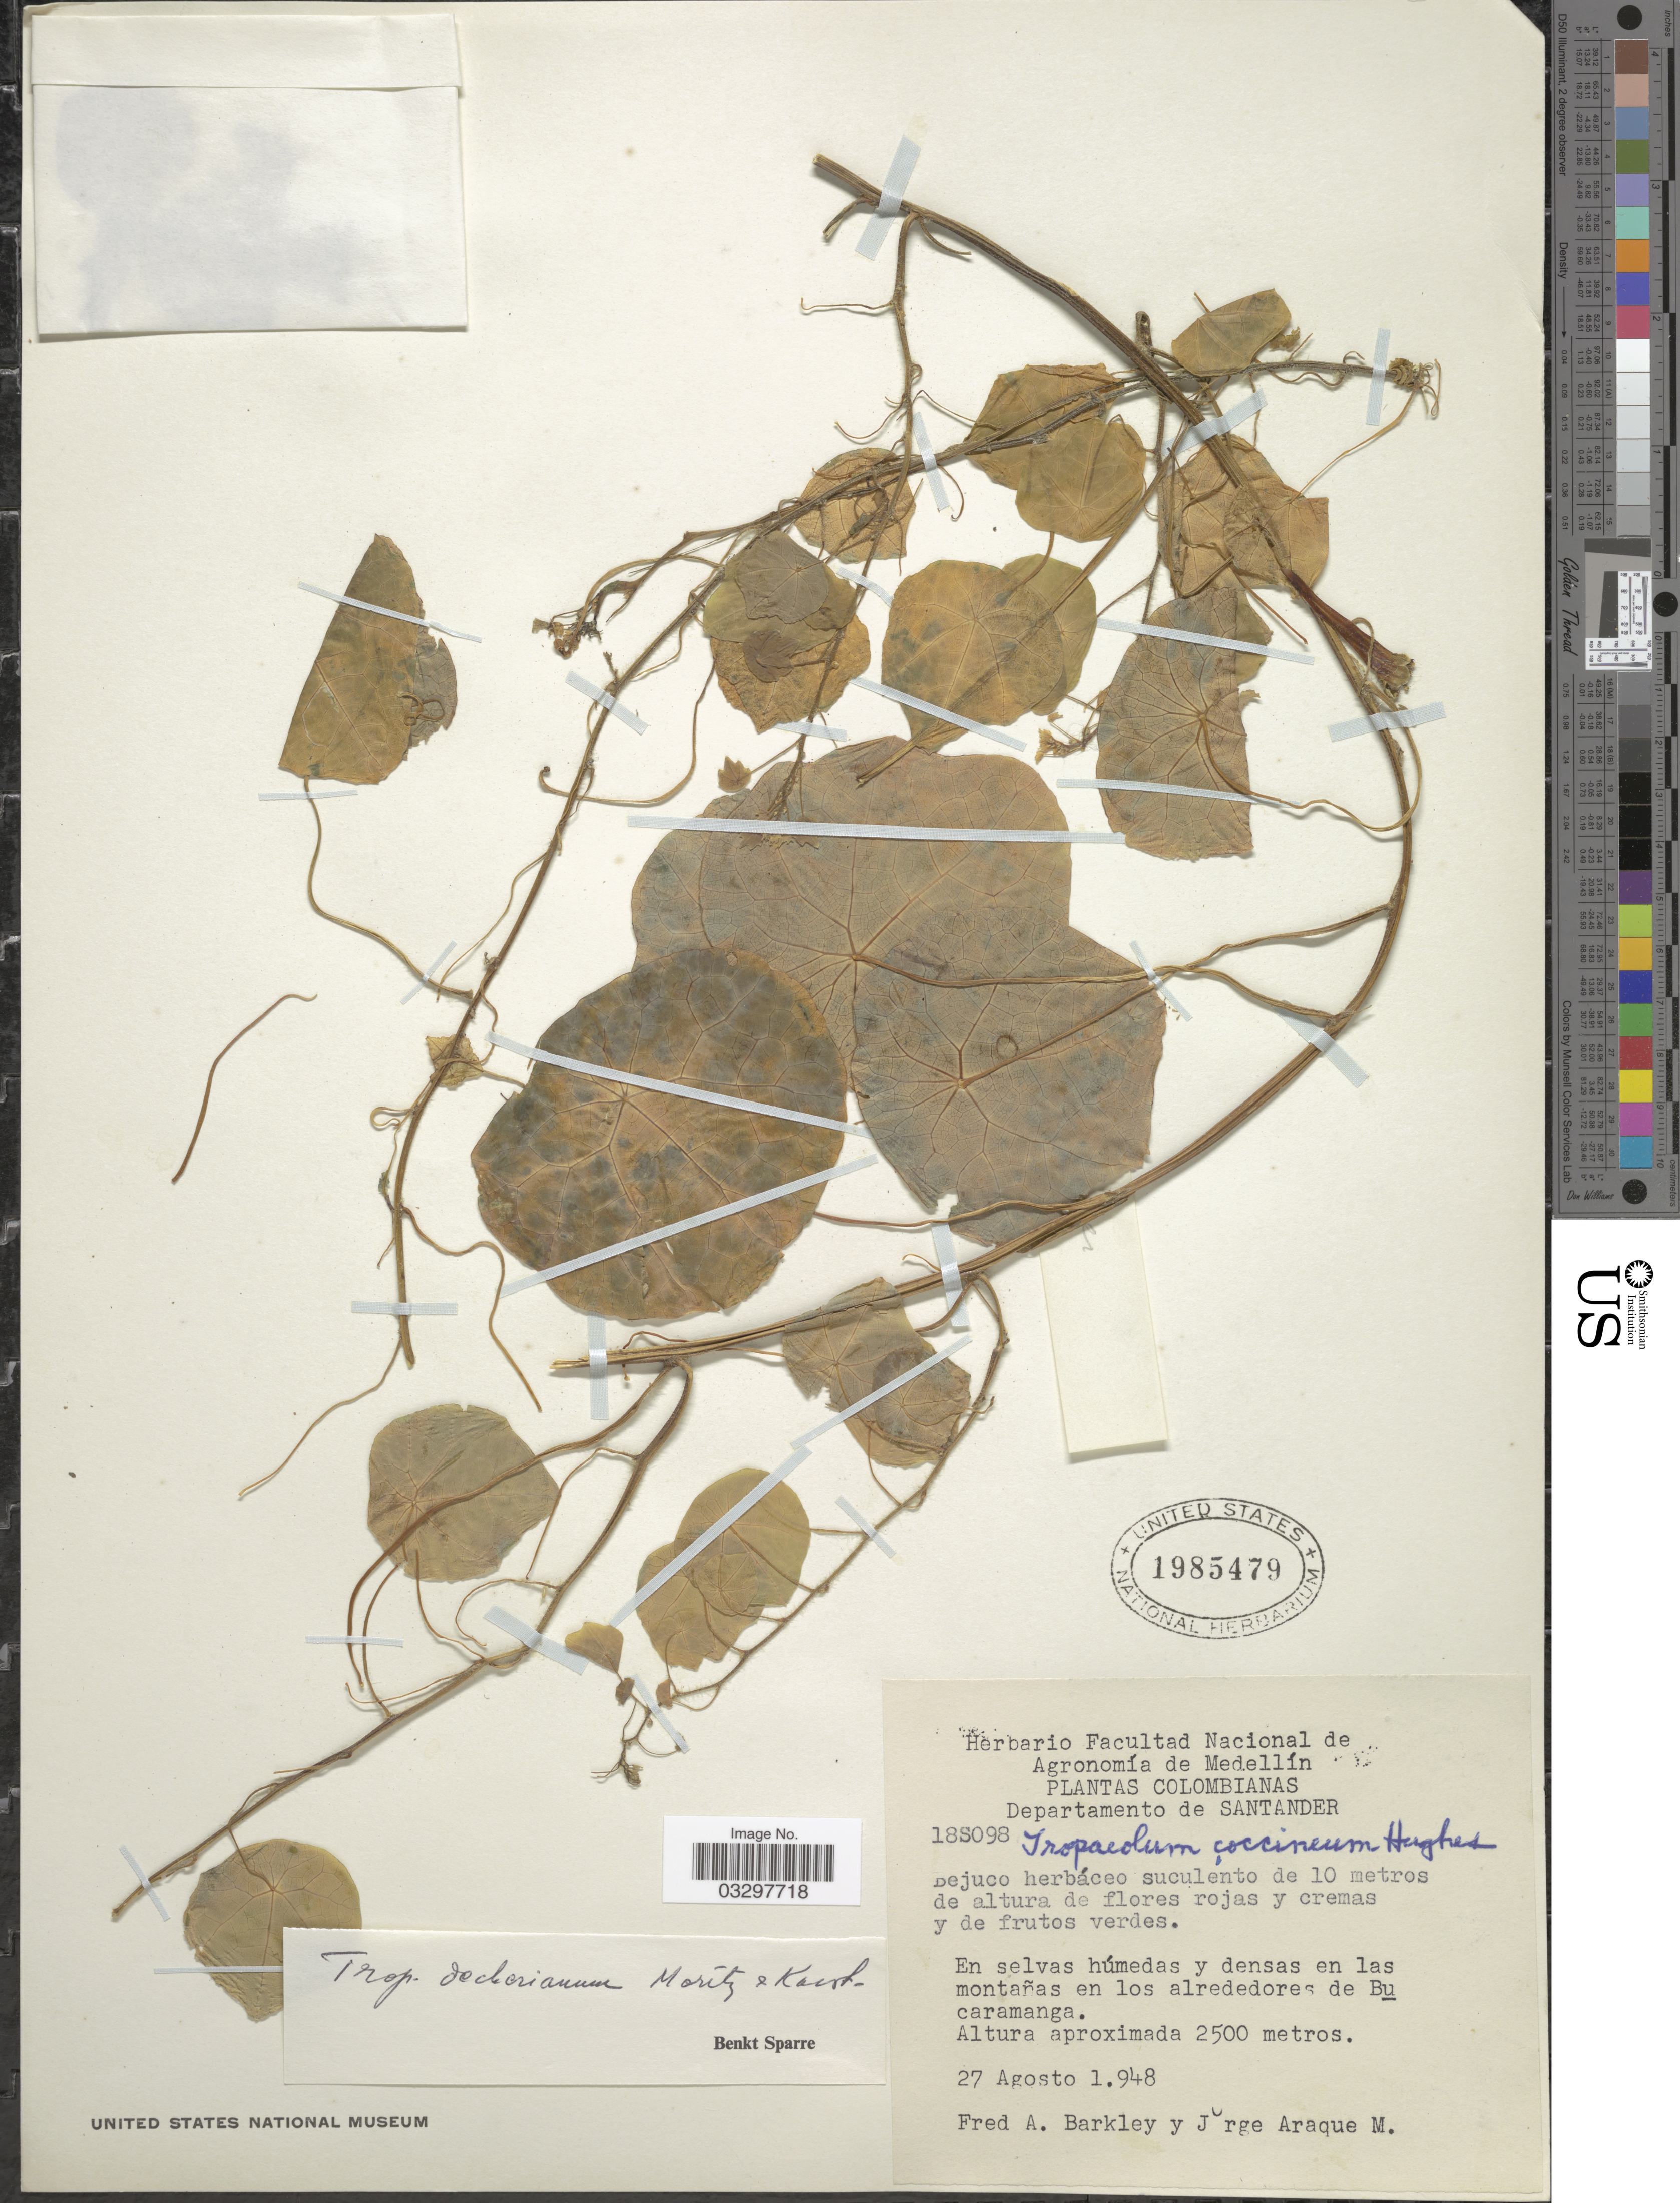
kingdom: Plantae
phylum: Tracheophyta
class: Magnoliopsida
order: Brassicales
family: Tropaeolaceae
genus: Tropaeolum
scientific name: Tropaeolum deckerianum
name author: Moritz & H. Karst.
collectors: F. A. Barkley & J. Araque Molina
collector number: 18S098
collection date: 1948-08-27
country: Colombia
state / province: Santander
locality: Departamento de Santander. En selvas húmedas y densas en las montañas en los alrededores de Bucaramanga.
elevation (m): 2500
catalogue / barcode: US 1985479